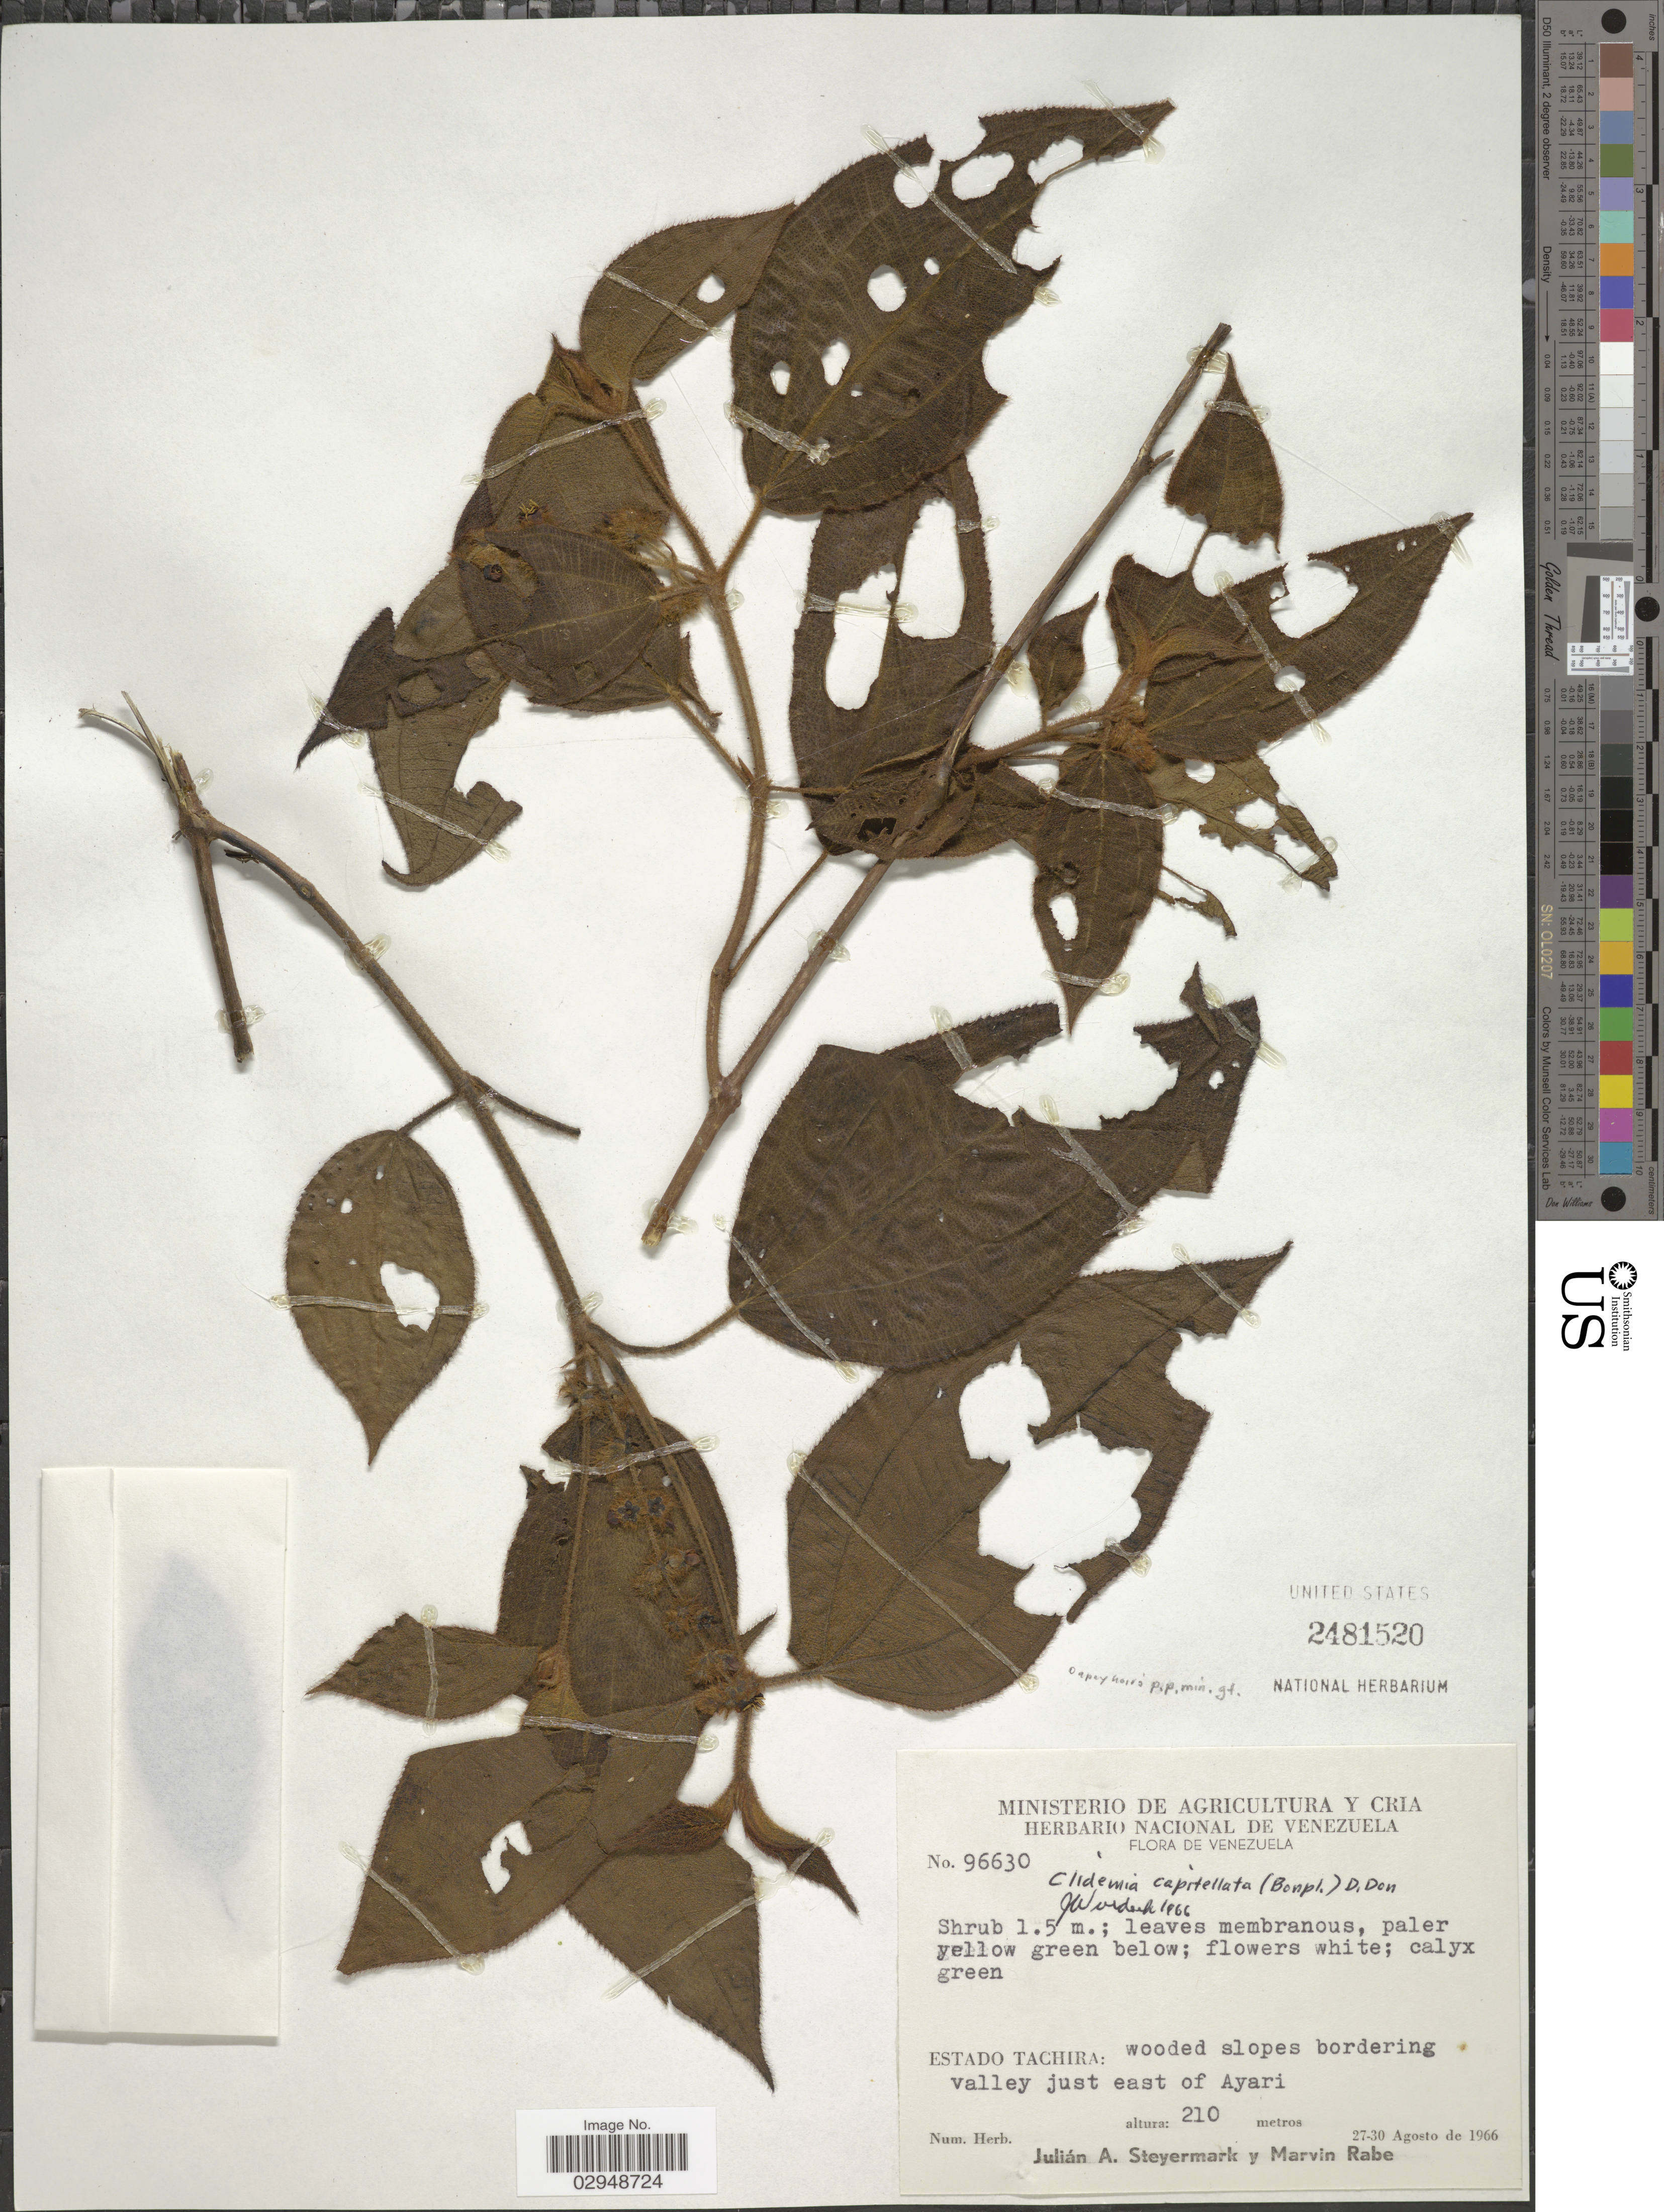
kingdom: Plantae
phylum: Tracheophyta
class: Magnoliopsida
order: Myrtales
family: Melastomataceae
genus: Clidemia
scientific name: Clidemia capitellata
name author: (Bonpl.) D. Don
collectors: J. Steyermark & M. Rabe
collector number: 96630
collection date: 1966-08-27/1966-08-30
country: Venezuela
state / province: Tachira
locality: Estado Tachira: wooded slopes bordering valley just east of Ayari.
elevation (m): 210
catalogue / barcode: US 2481520